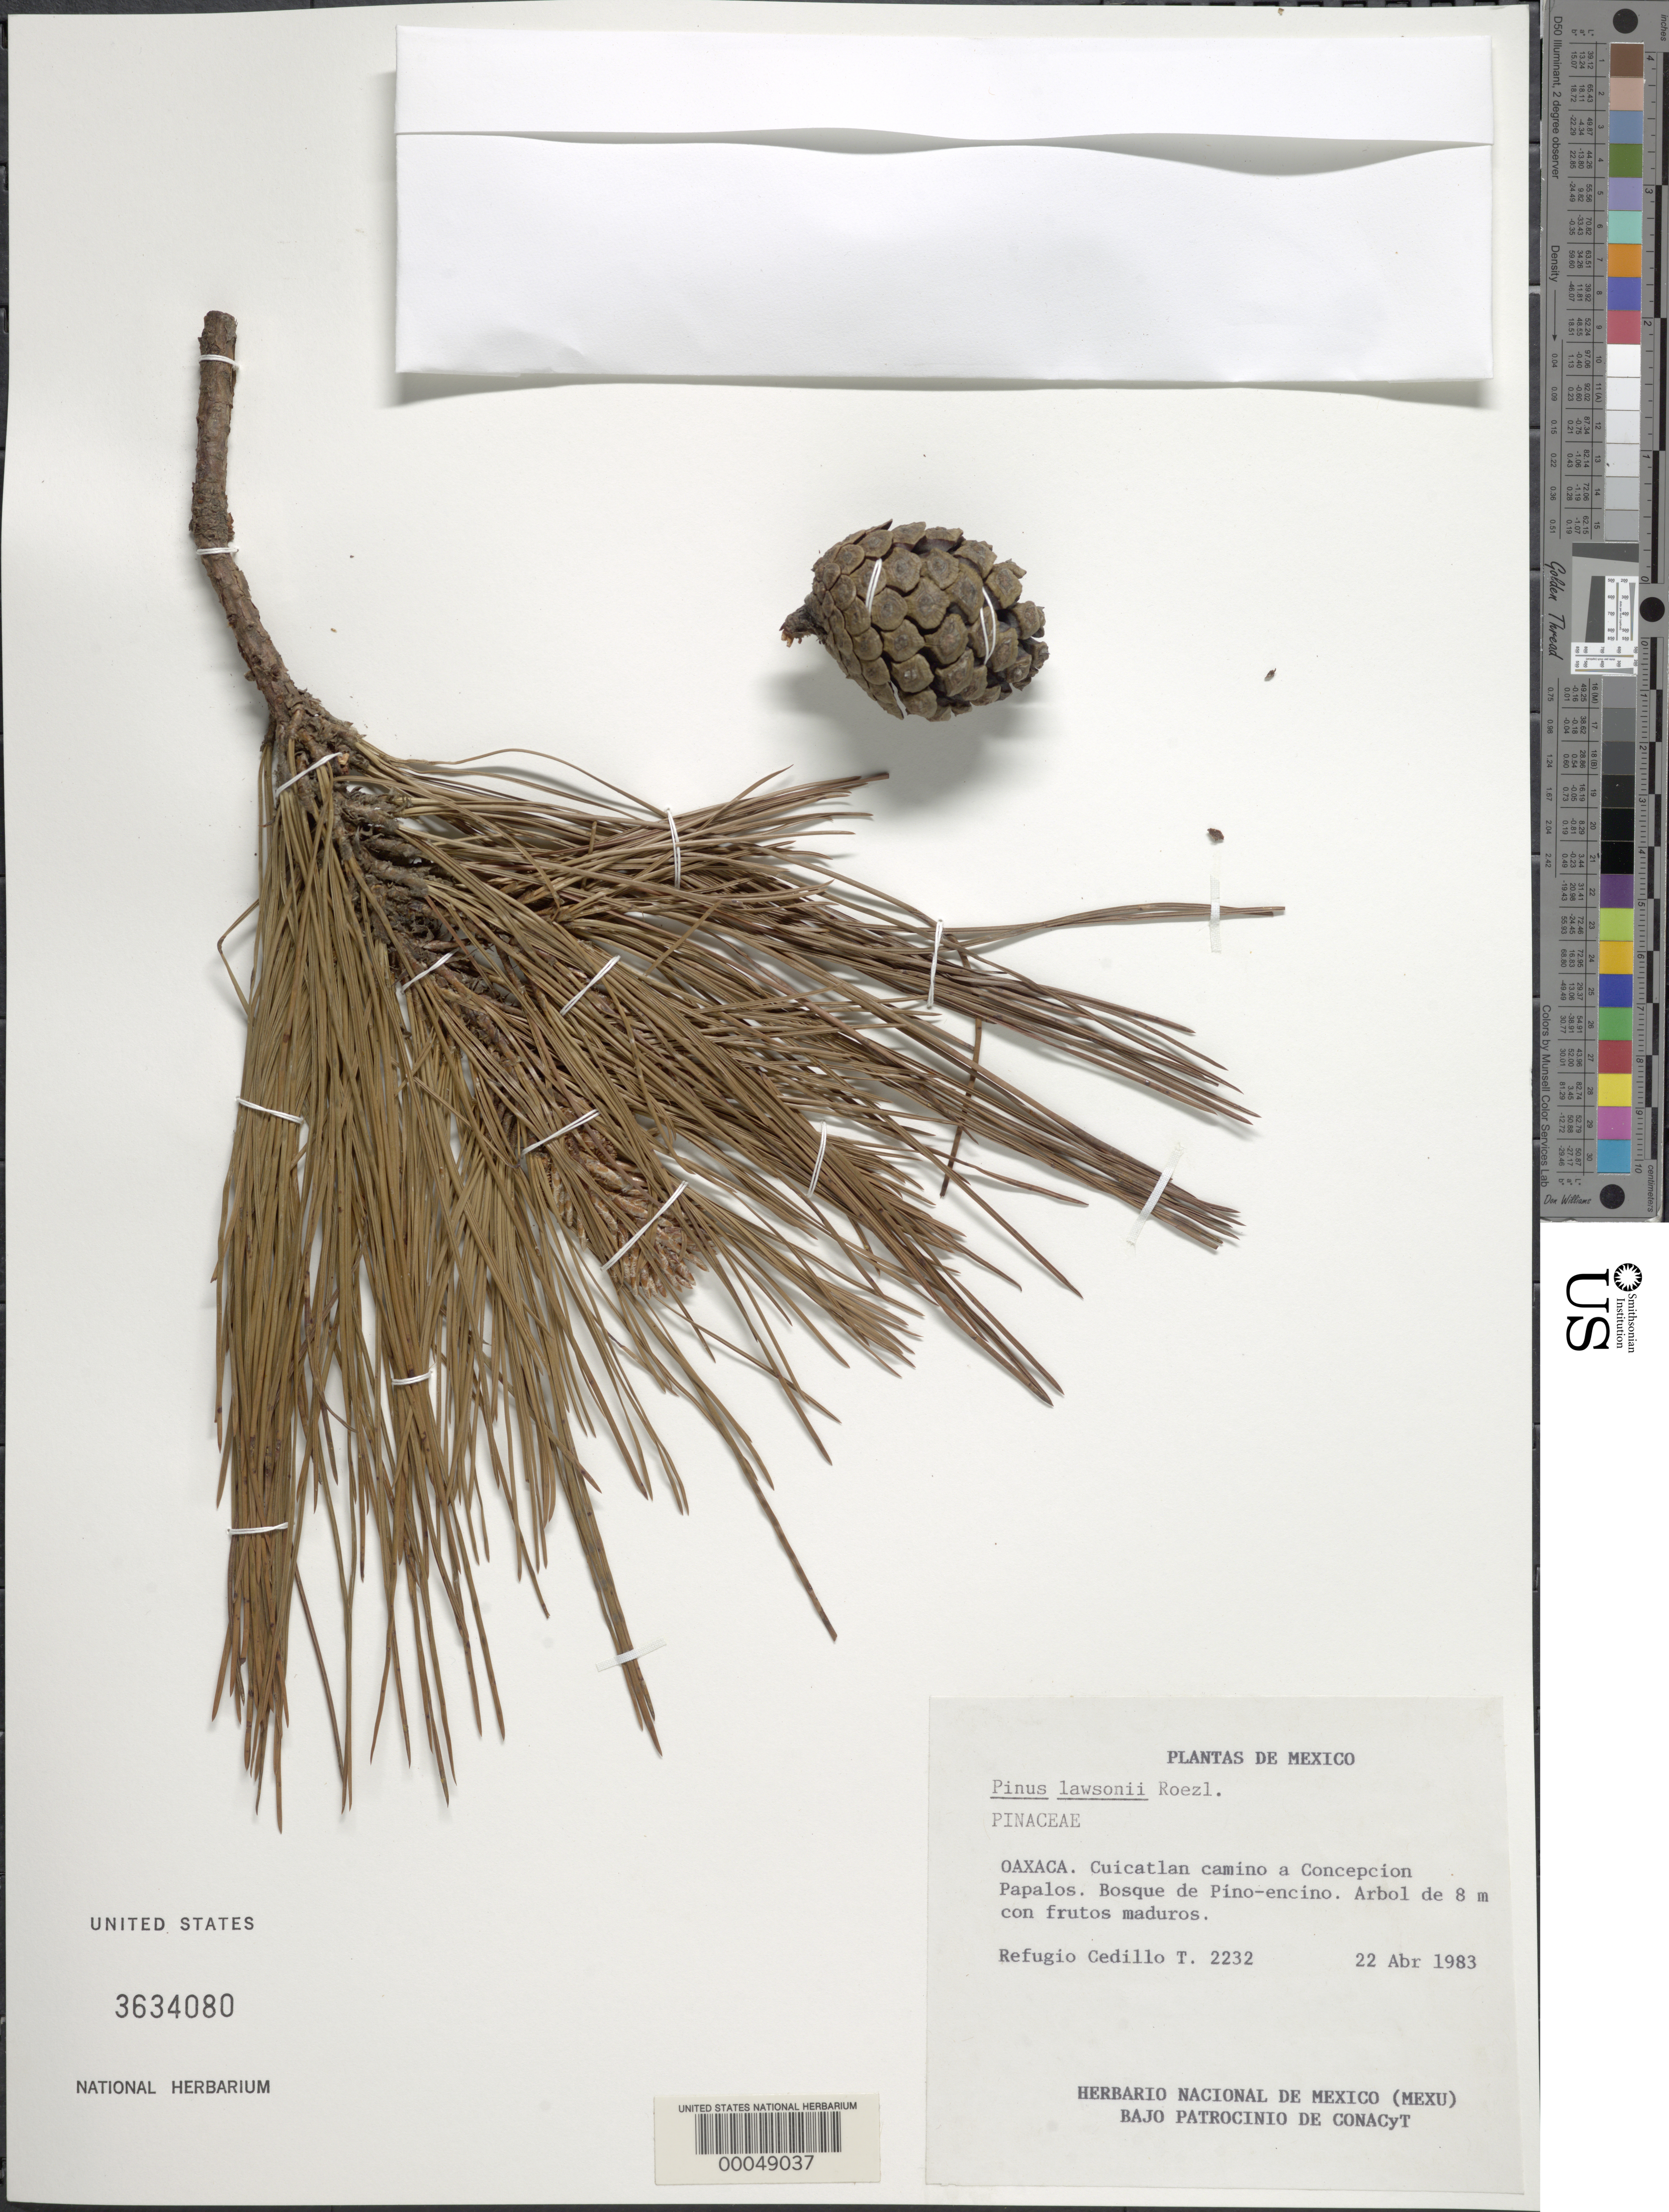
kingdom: Plantae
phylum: Tracheophyta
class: Pinopsida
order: Pinales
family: Pinaceae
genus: Pinus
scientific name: Pinus lawsonii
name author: Roezl ex Gordon & Glend.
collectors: R. CedilloT.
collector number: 2232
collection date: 1983-04-22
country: Mexico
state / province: Oaxaca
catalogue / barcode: US 3634080